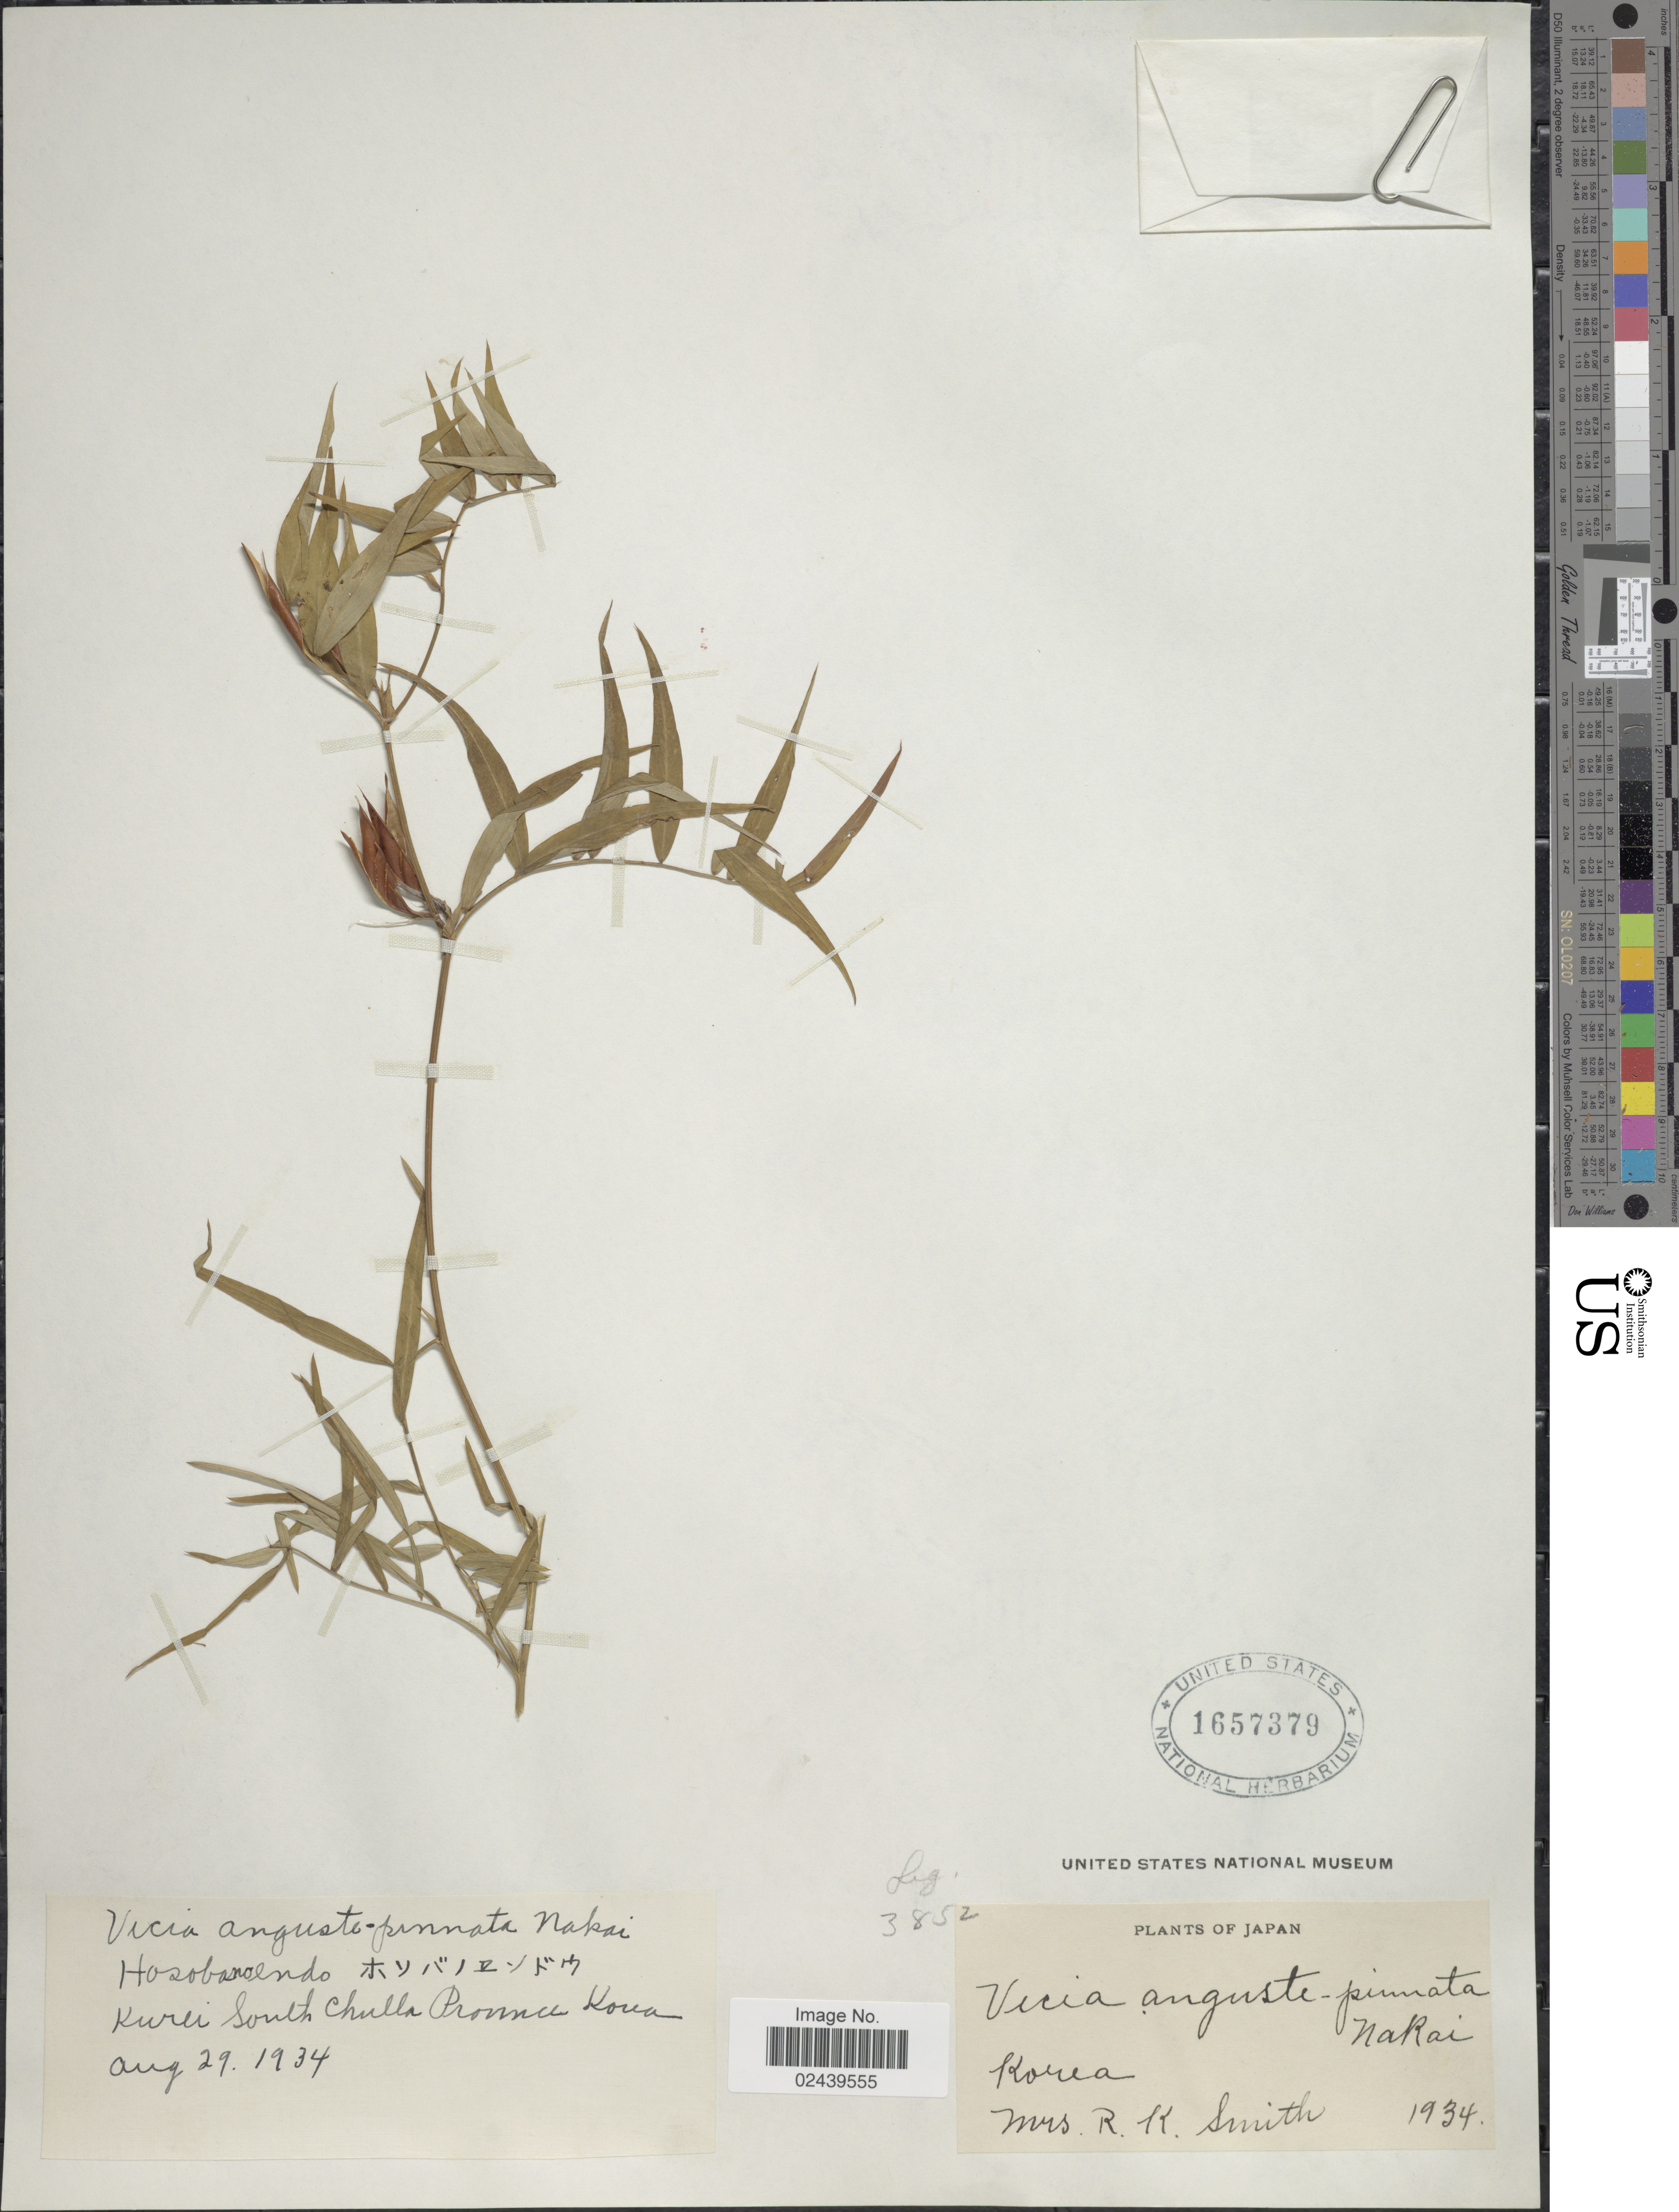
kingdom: Plantae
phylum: Tracheophyta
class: Magnoliopsida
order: Fabales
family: Fabaceae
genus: Vicia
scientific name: Vicia anguste-pinnata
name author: Nakai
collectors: Mrs. R. K. Smith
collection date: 1934-08-29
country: North Korea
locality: South Chulla Province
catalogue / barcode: US 1657379